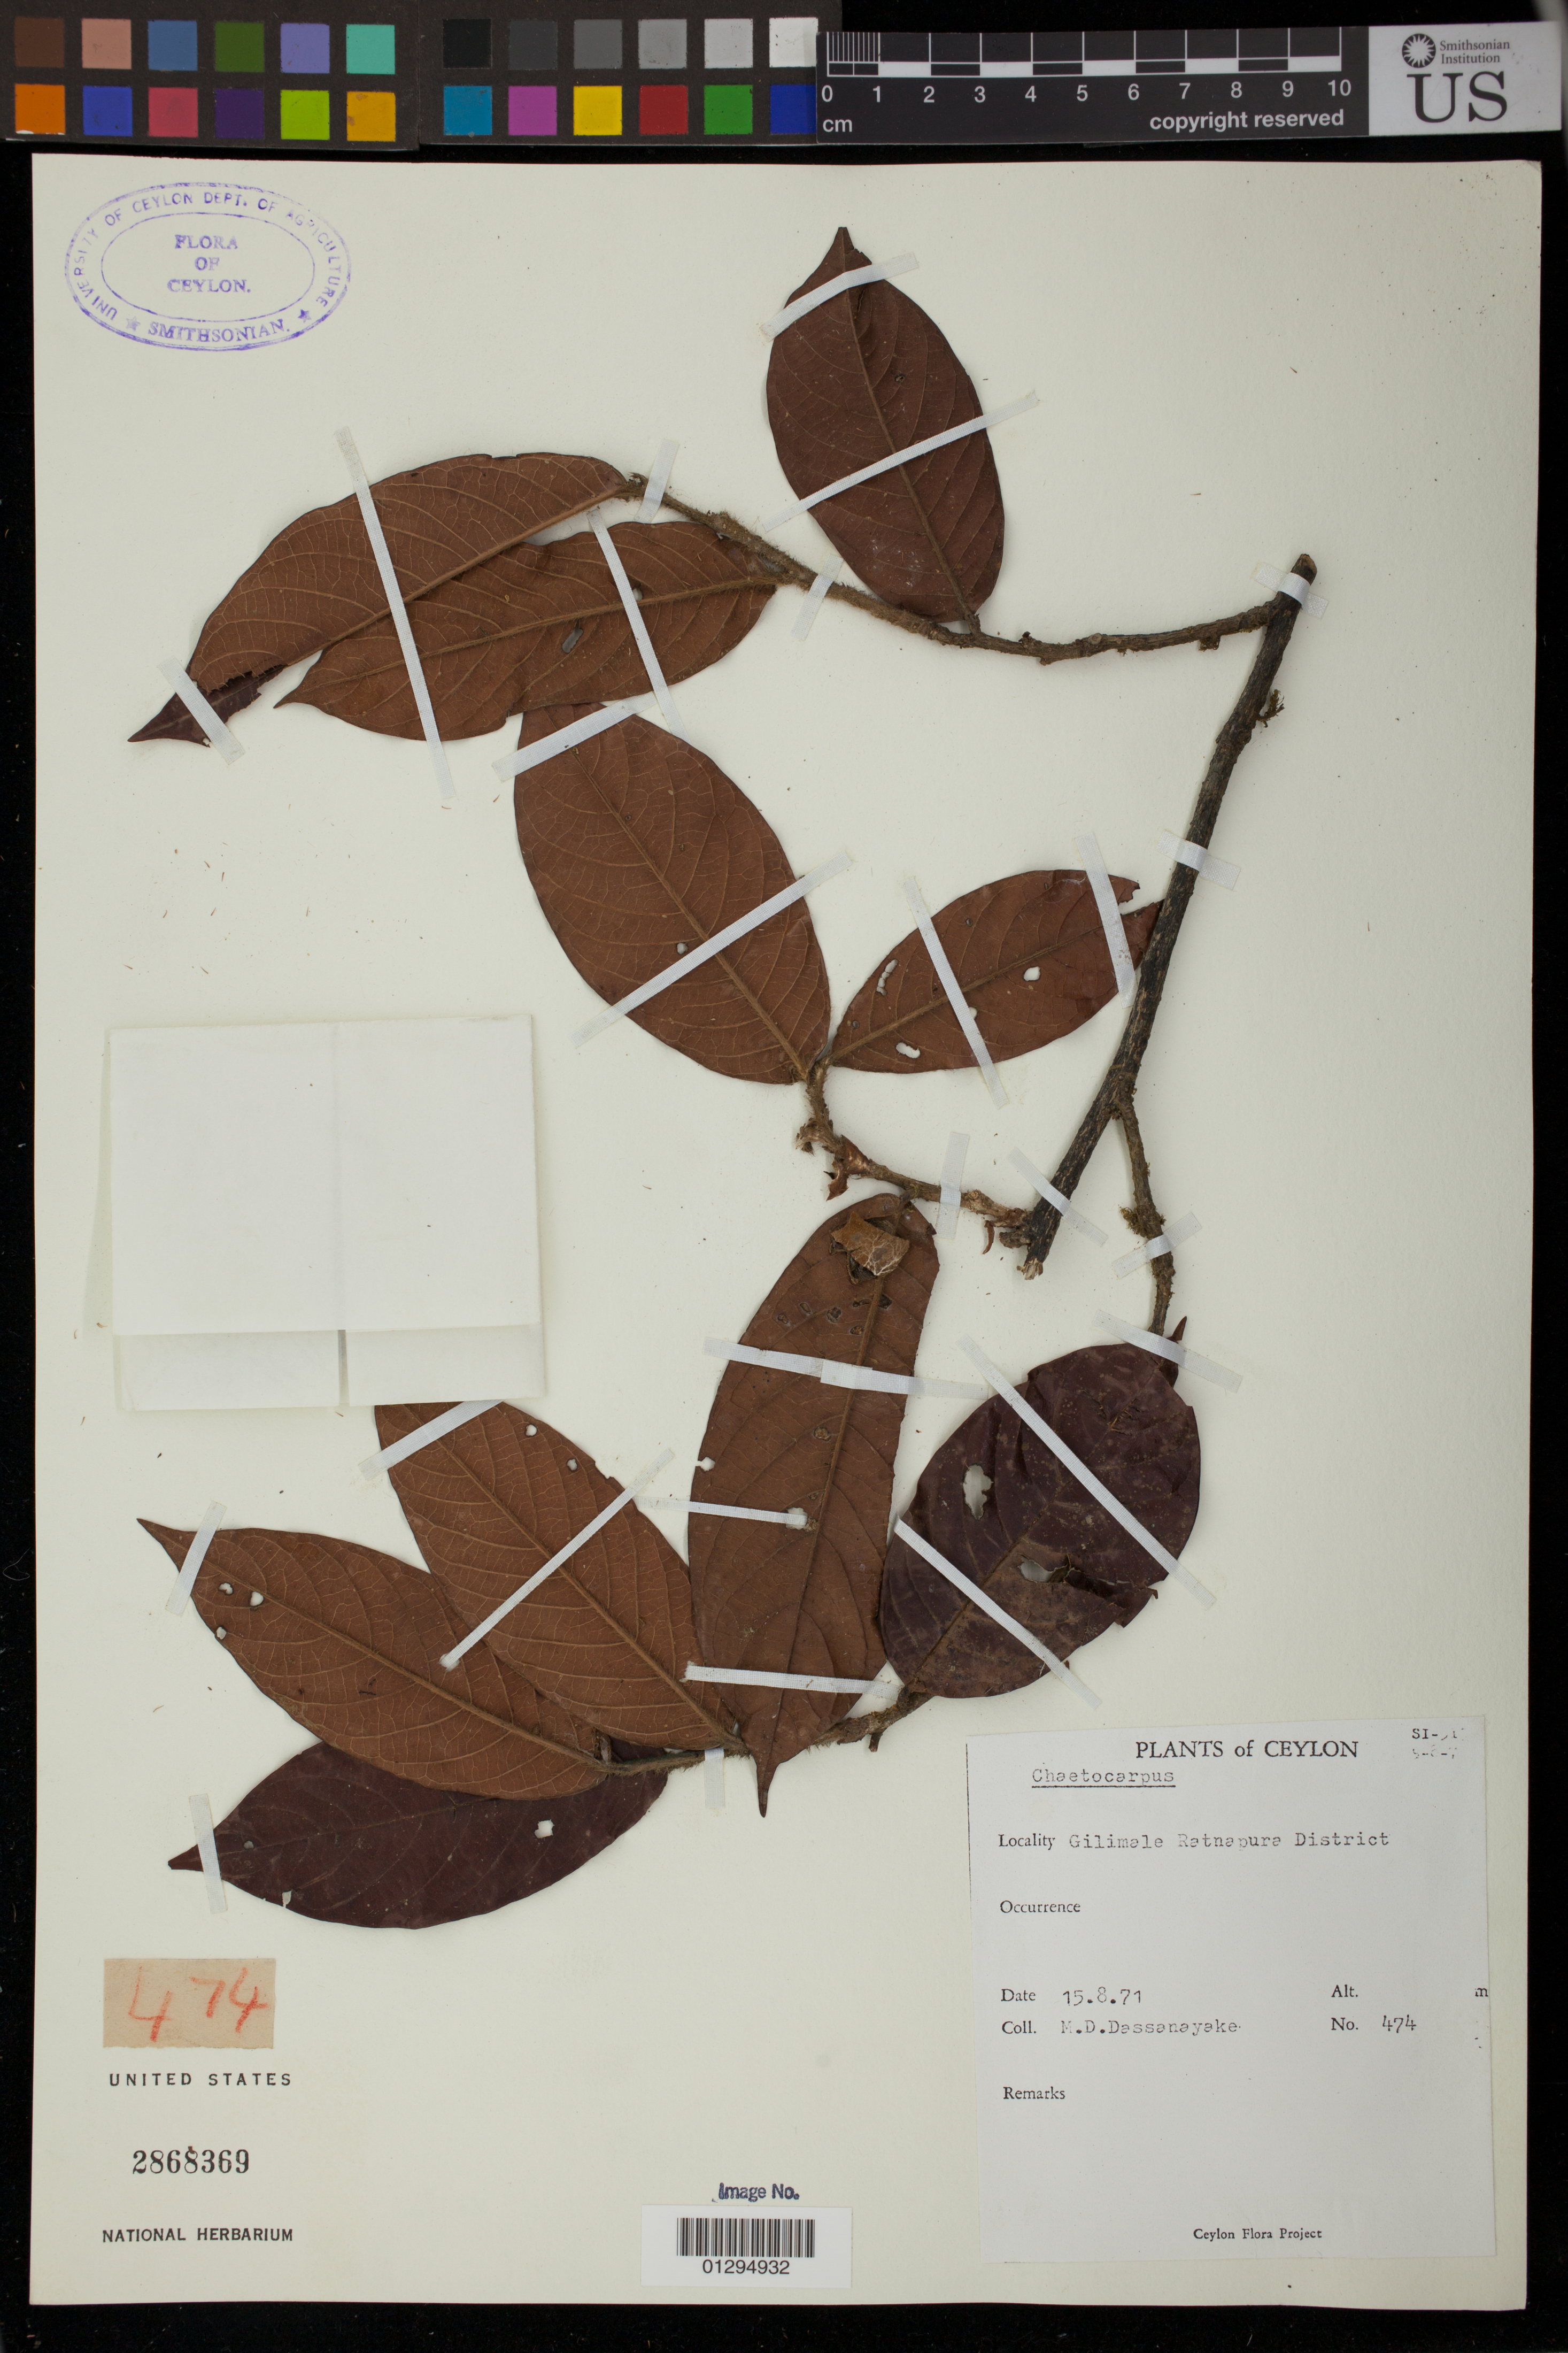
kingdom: Plantae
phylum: Tracheophyta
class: Magnoliopsida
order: Malpighiales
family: Peraceae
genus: Chaetocarpus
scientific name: Chaetocarpus sp.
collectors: M. D. Dassanayake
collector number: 474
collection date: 1971-08-15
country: Sri Lanka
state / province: Sabaragamuwa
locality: Gilimale, Ratnapura District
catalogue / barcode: US 2868369